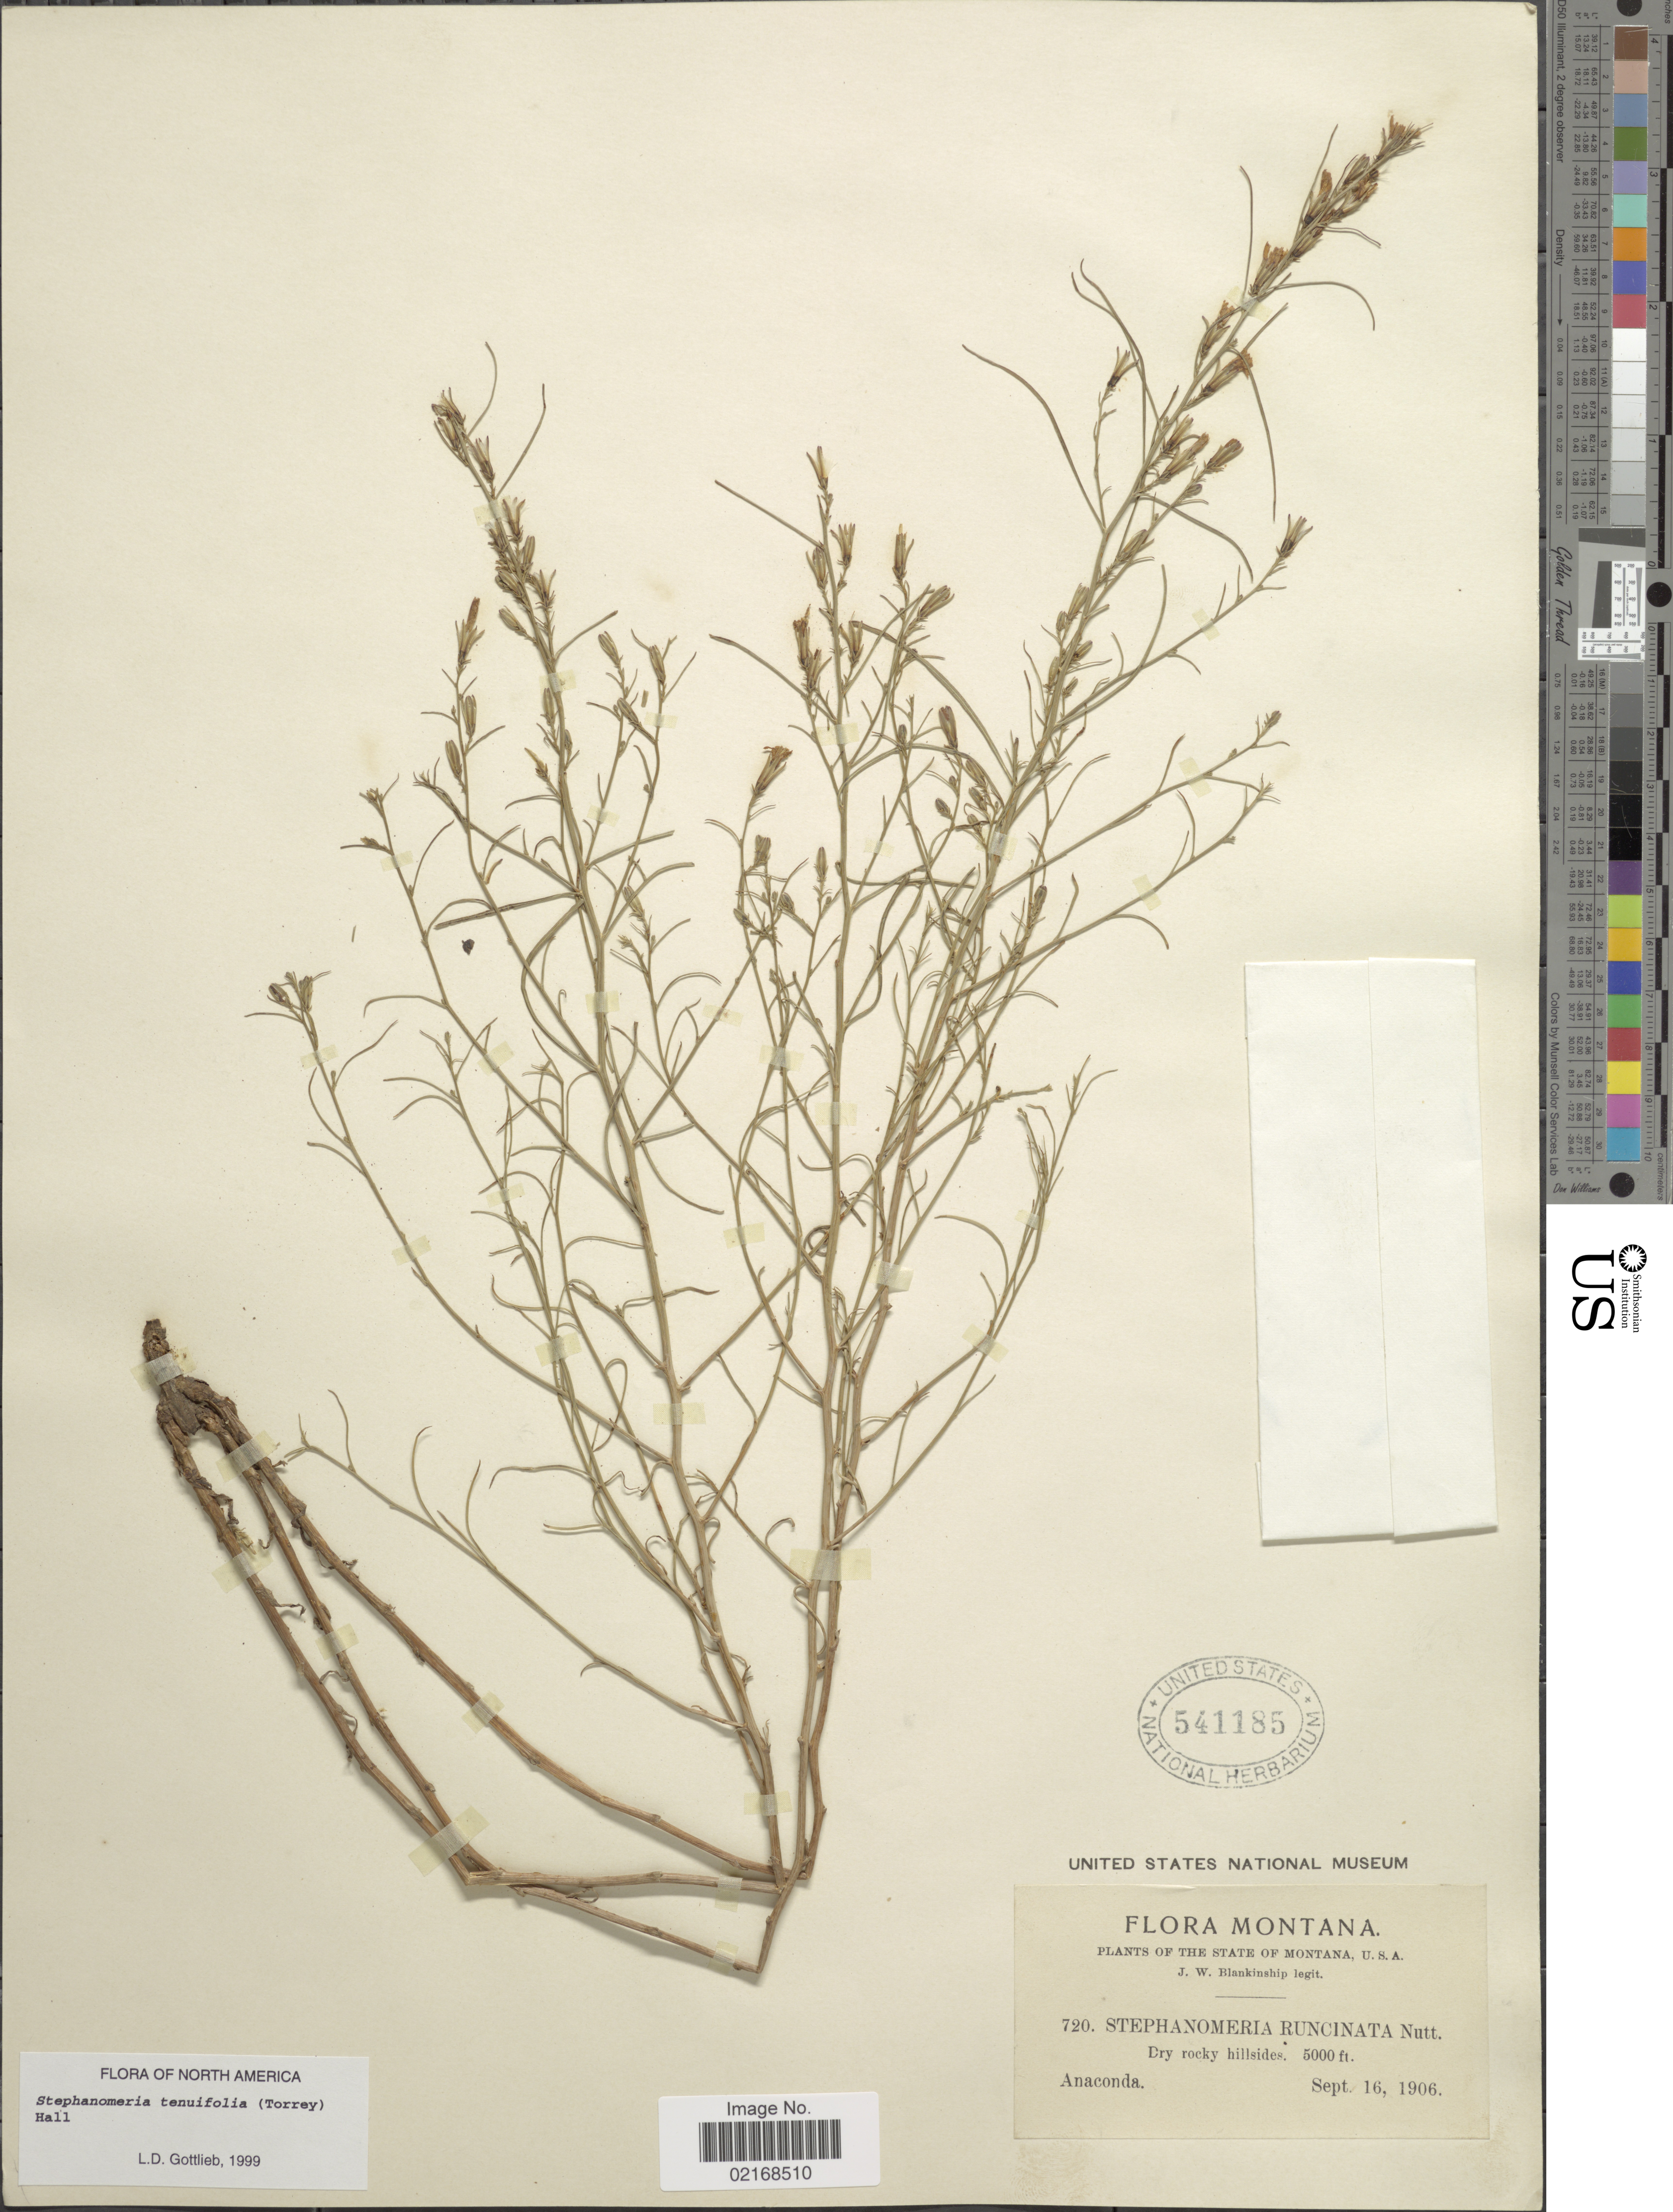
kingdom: Plantae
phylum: Tracheophyta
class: Magnoliopsida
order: Asterales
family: Asteraceae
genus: Stephanomeria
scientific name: Stephanomeria tenuifolia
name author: (Torr.) H.M. Hall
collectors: J. W. Blankinship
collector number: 720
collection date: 1906-09-16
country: United States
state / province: Montana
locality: The State of Montana, U.S.A., Anaconda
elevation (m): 1524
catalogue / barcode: US 541185